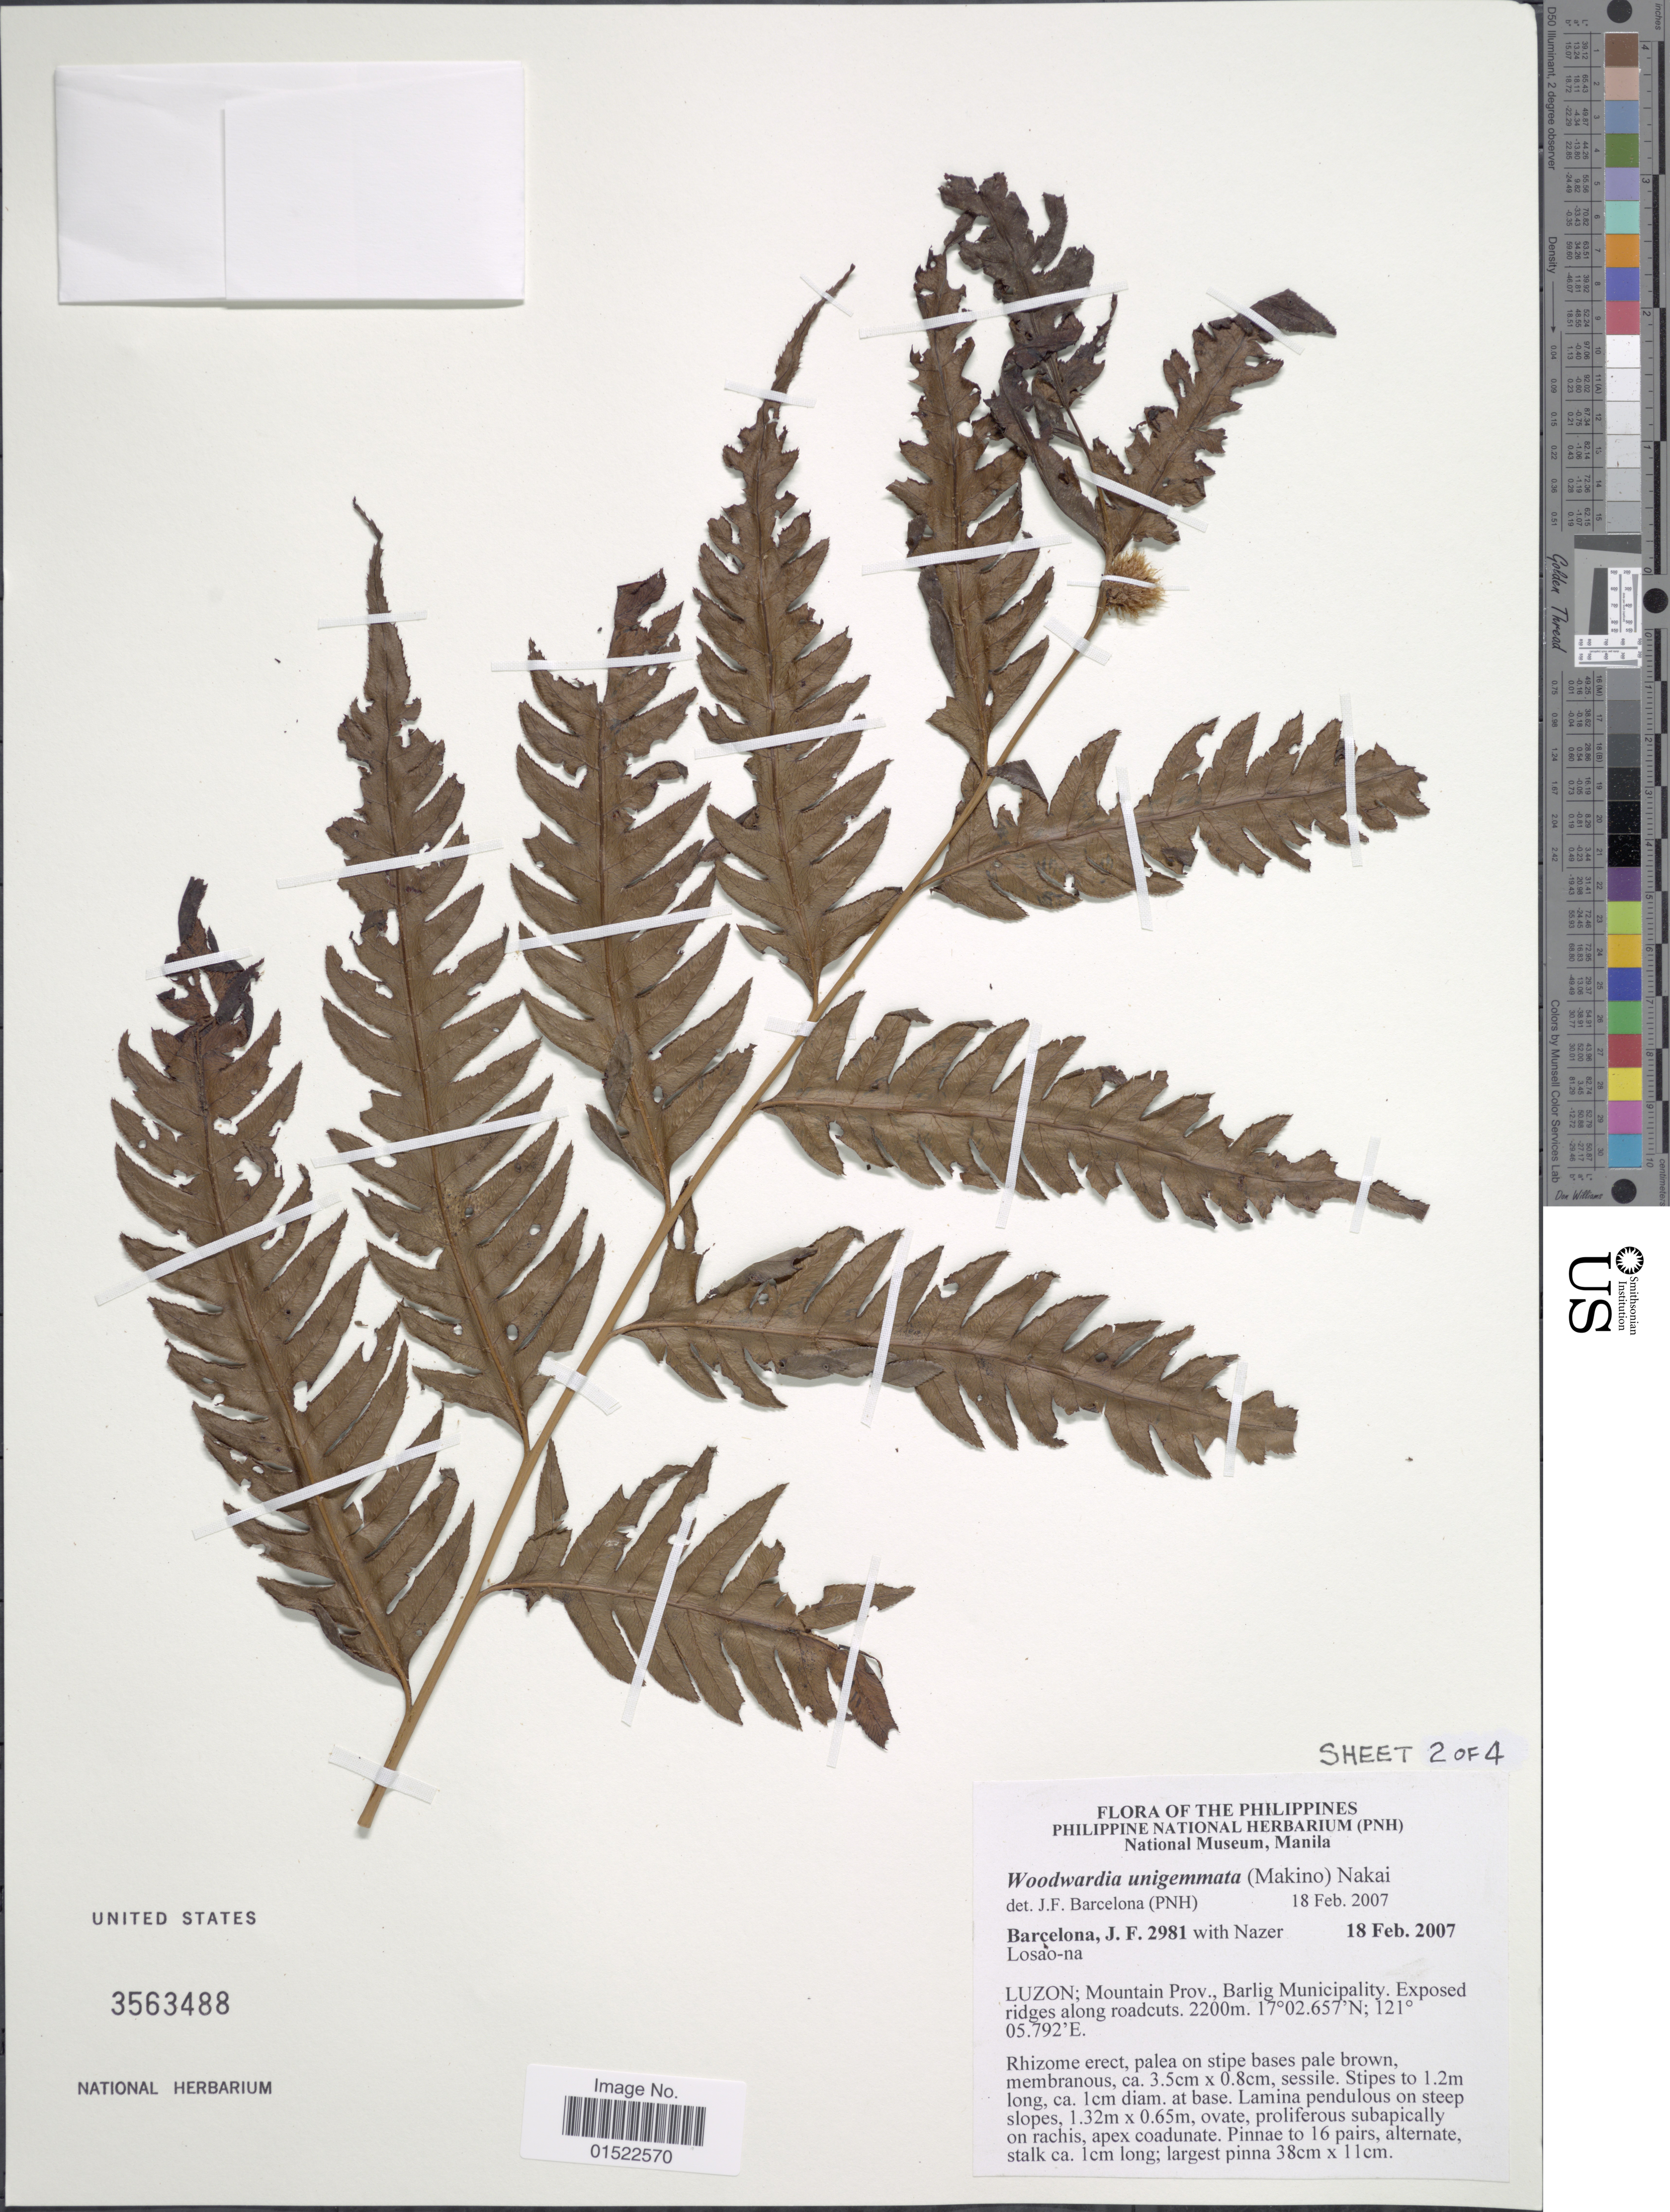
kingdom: Plantae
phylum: Tracheophyta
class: Polypodiopsida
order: Polypodiales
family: Blechnaceae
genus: Woodwardia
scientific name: Woodwardia unigemmata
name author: (Makino) Nakai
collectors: J. F. Barcelona & N. Losao-na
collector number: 2981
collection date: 2007-02-18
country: Philippines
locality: Luzon: Mountain Prov., Barlig Municipality, Exposed ridges along roadcuts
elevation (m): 2200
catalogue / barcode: US 3563488